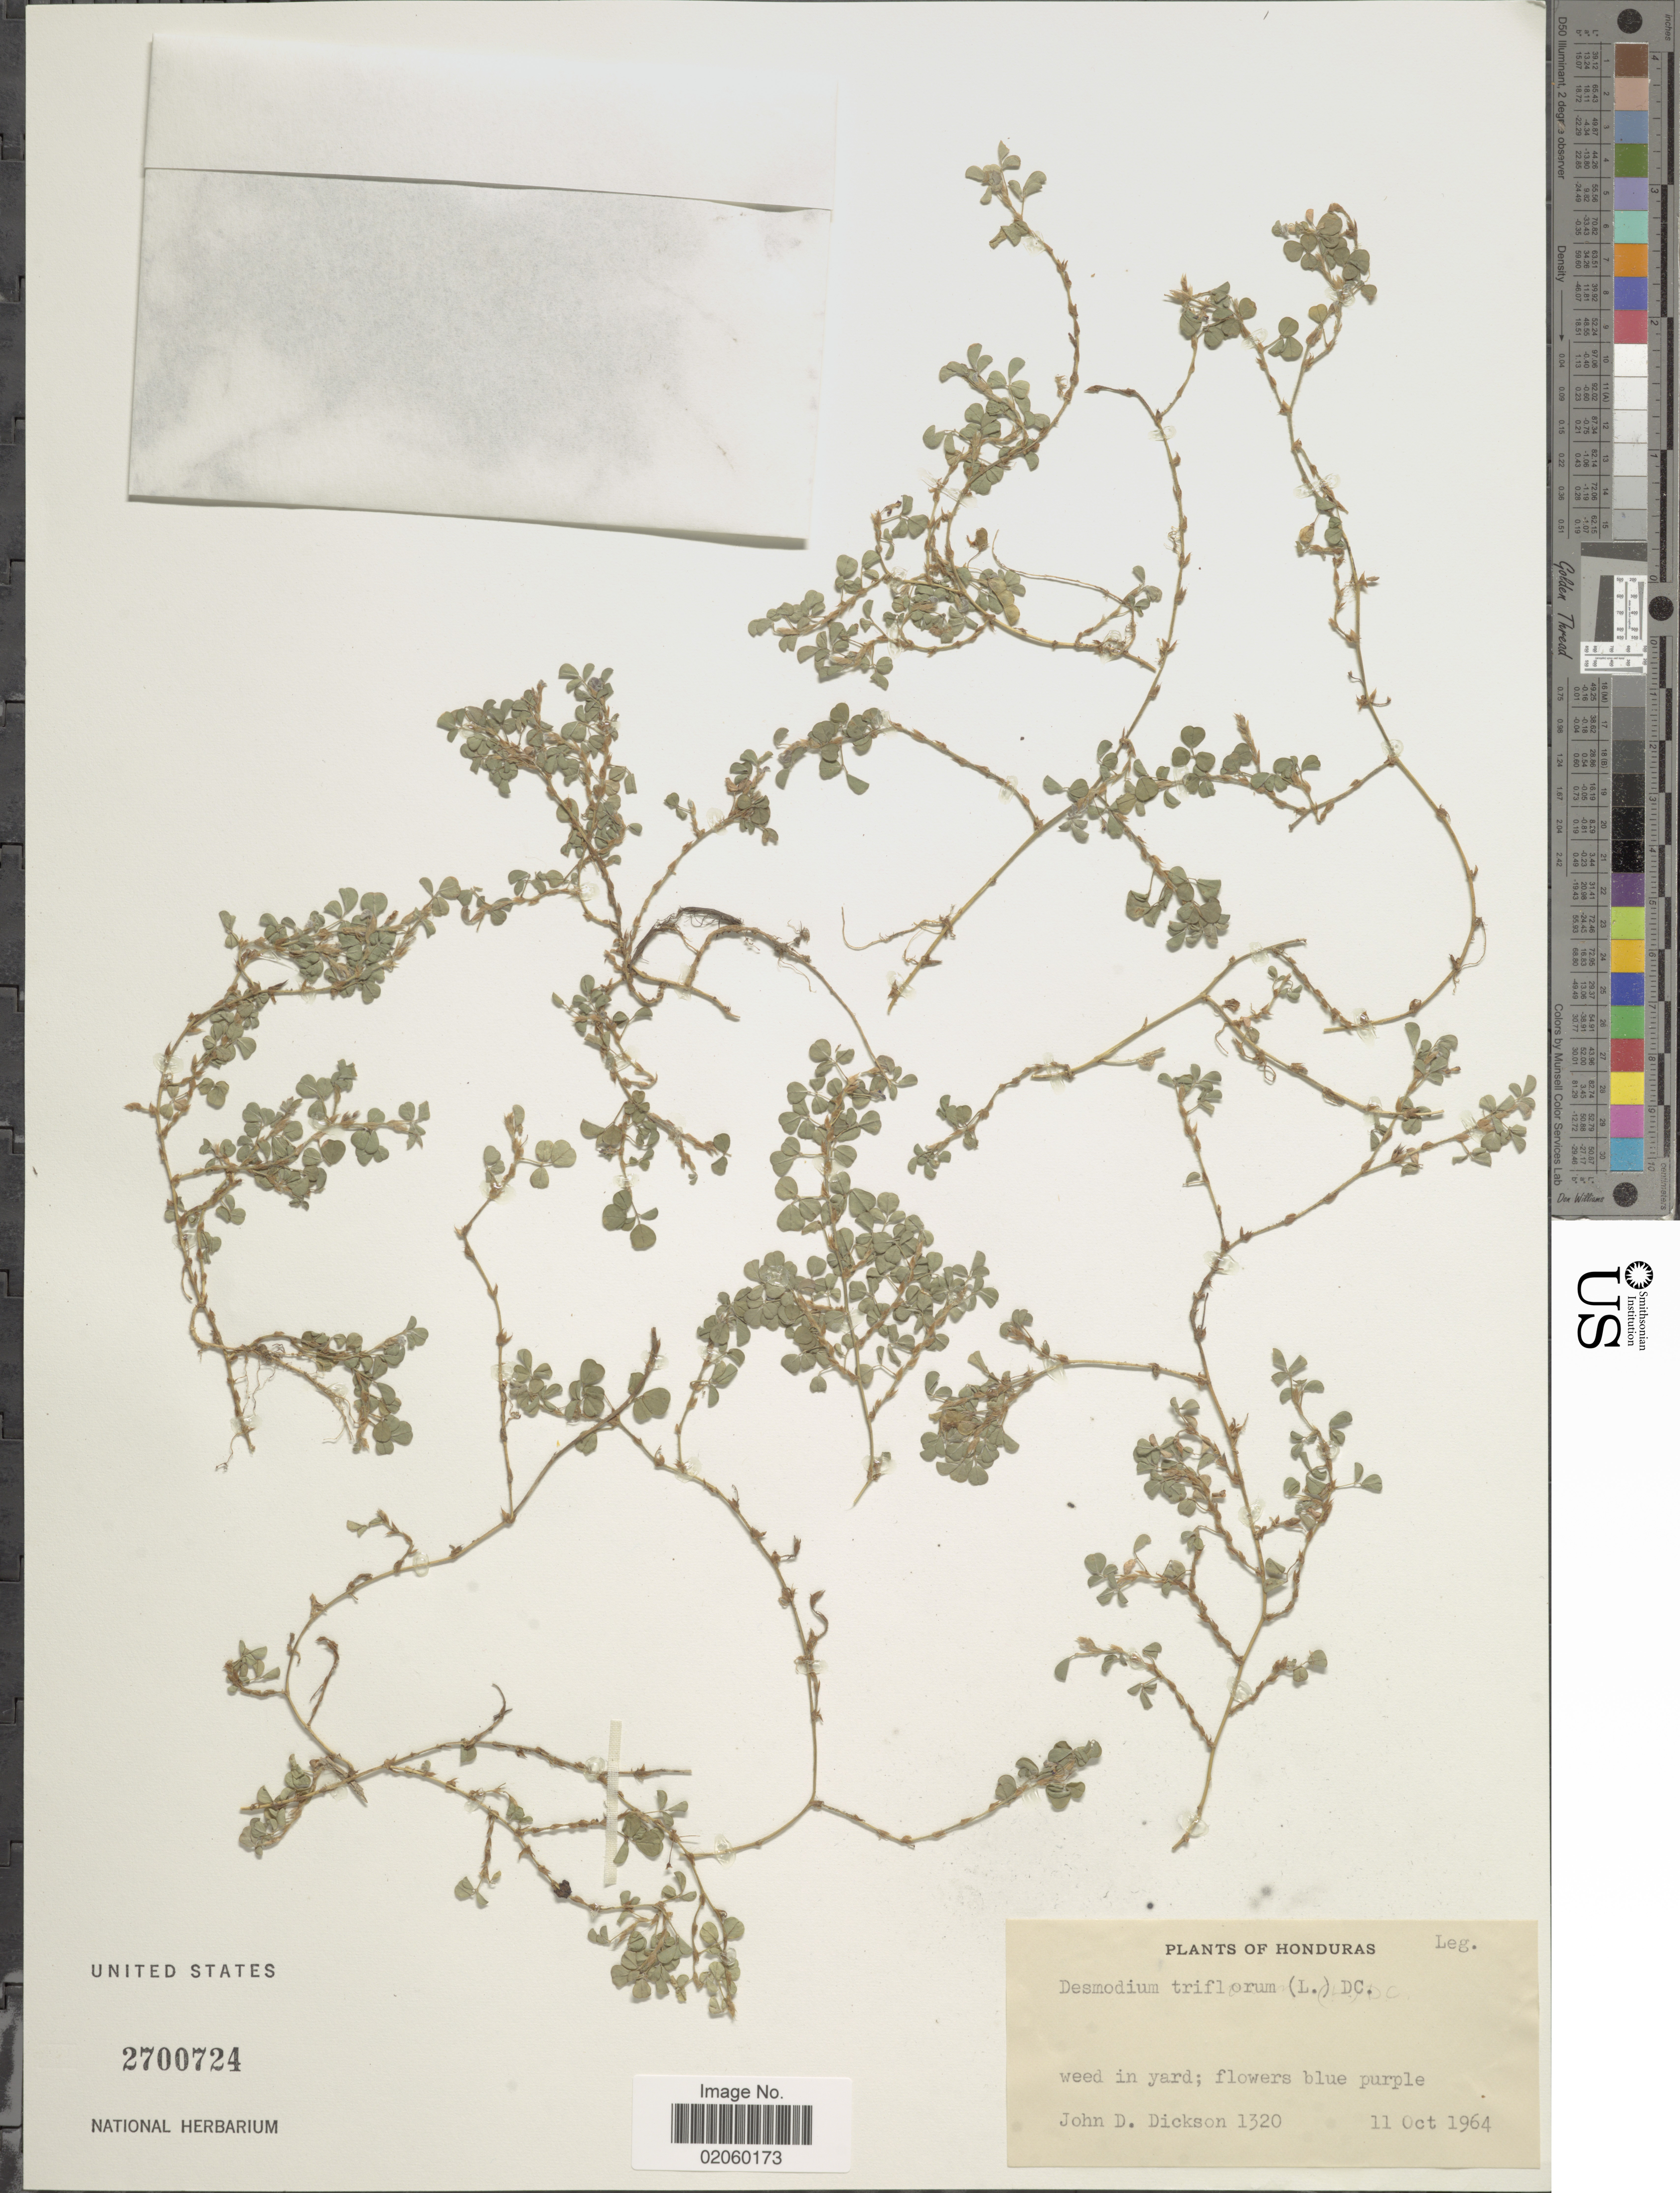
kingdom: Plantae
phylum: Tracheophyta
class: Magnoliopsida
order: Fabales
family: Fabaceae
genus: Grona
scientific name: Grona triflora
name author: (L.) H. Ohashi & K. Ohashi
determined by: Strong, Mark T., (BOT), Smithsonian Institution - National Museum of Natural History (UNITED STATES)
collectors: J. Dickson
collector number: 1320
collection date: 1964-10-11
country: Honduras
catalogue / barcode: US 2700724